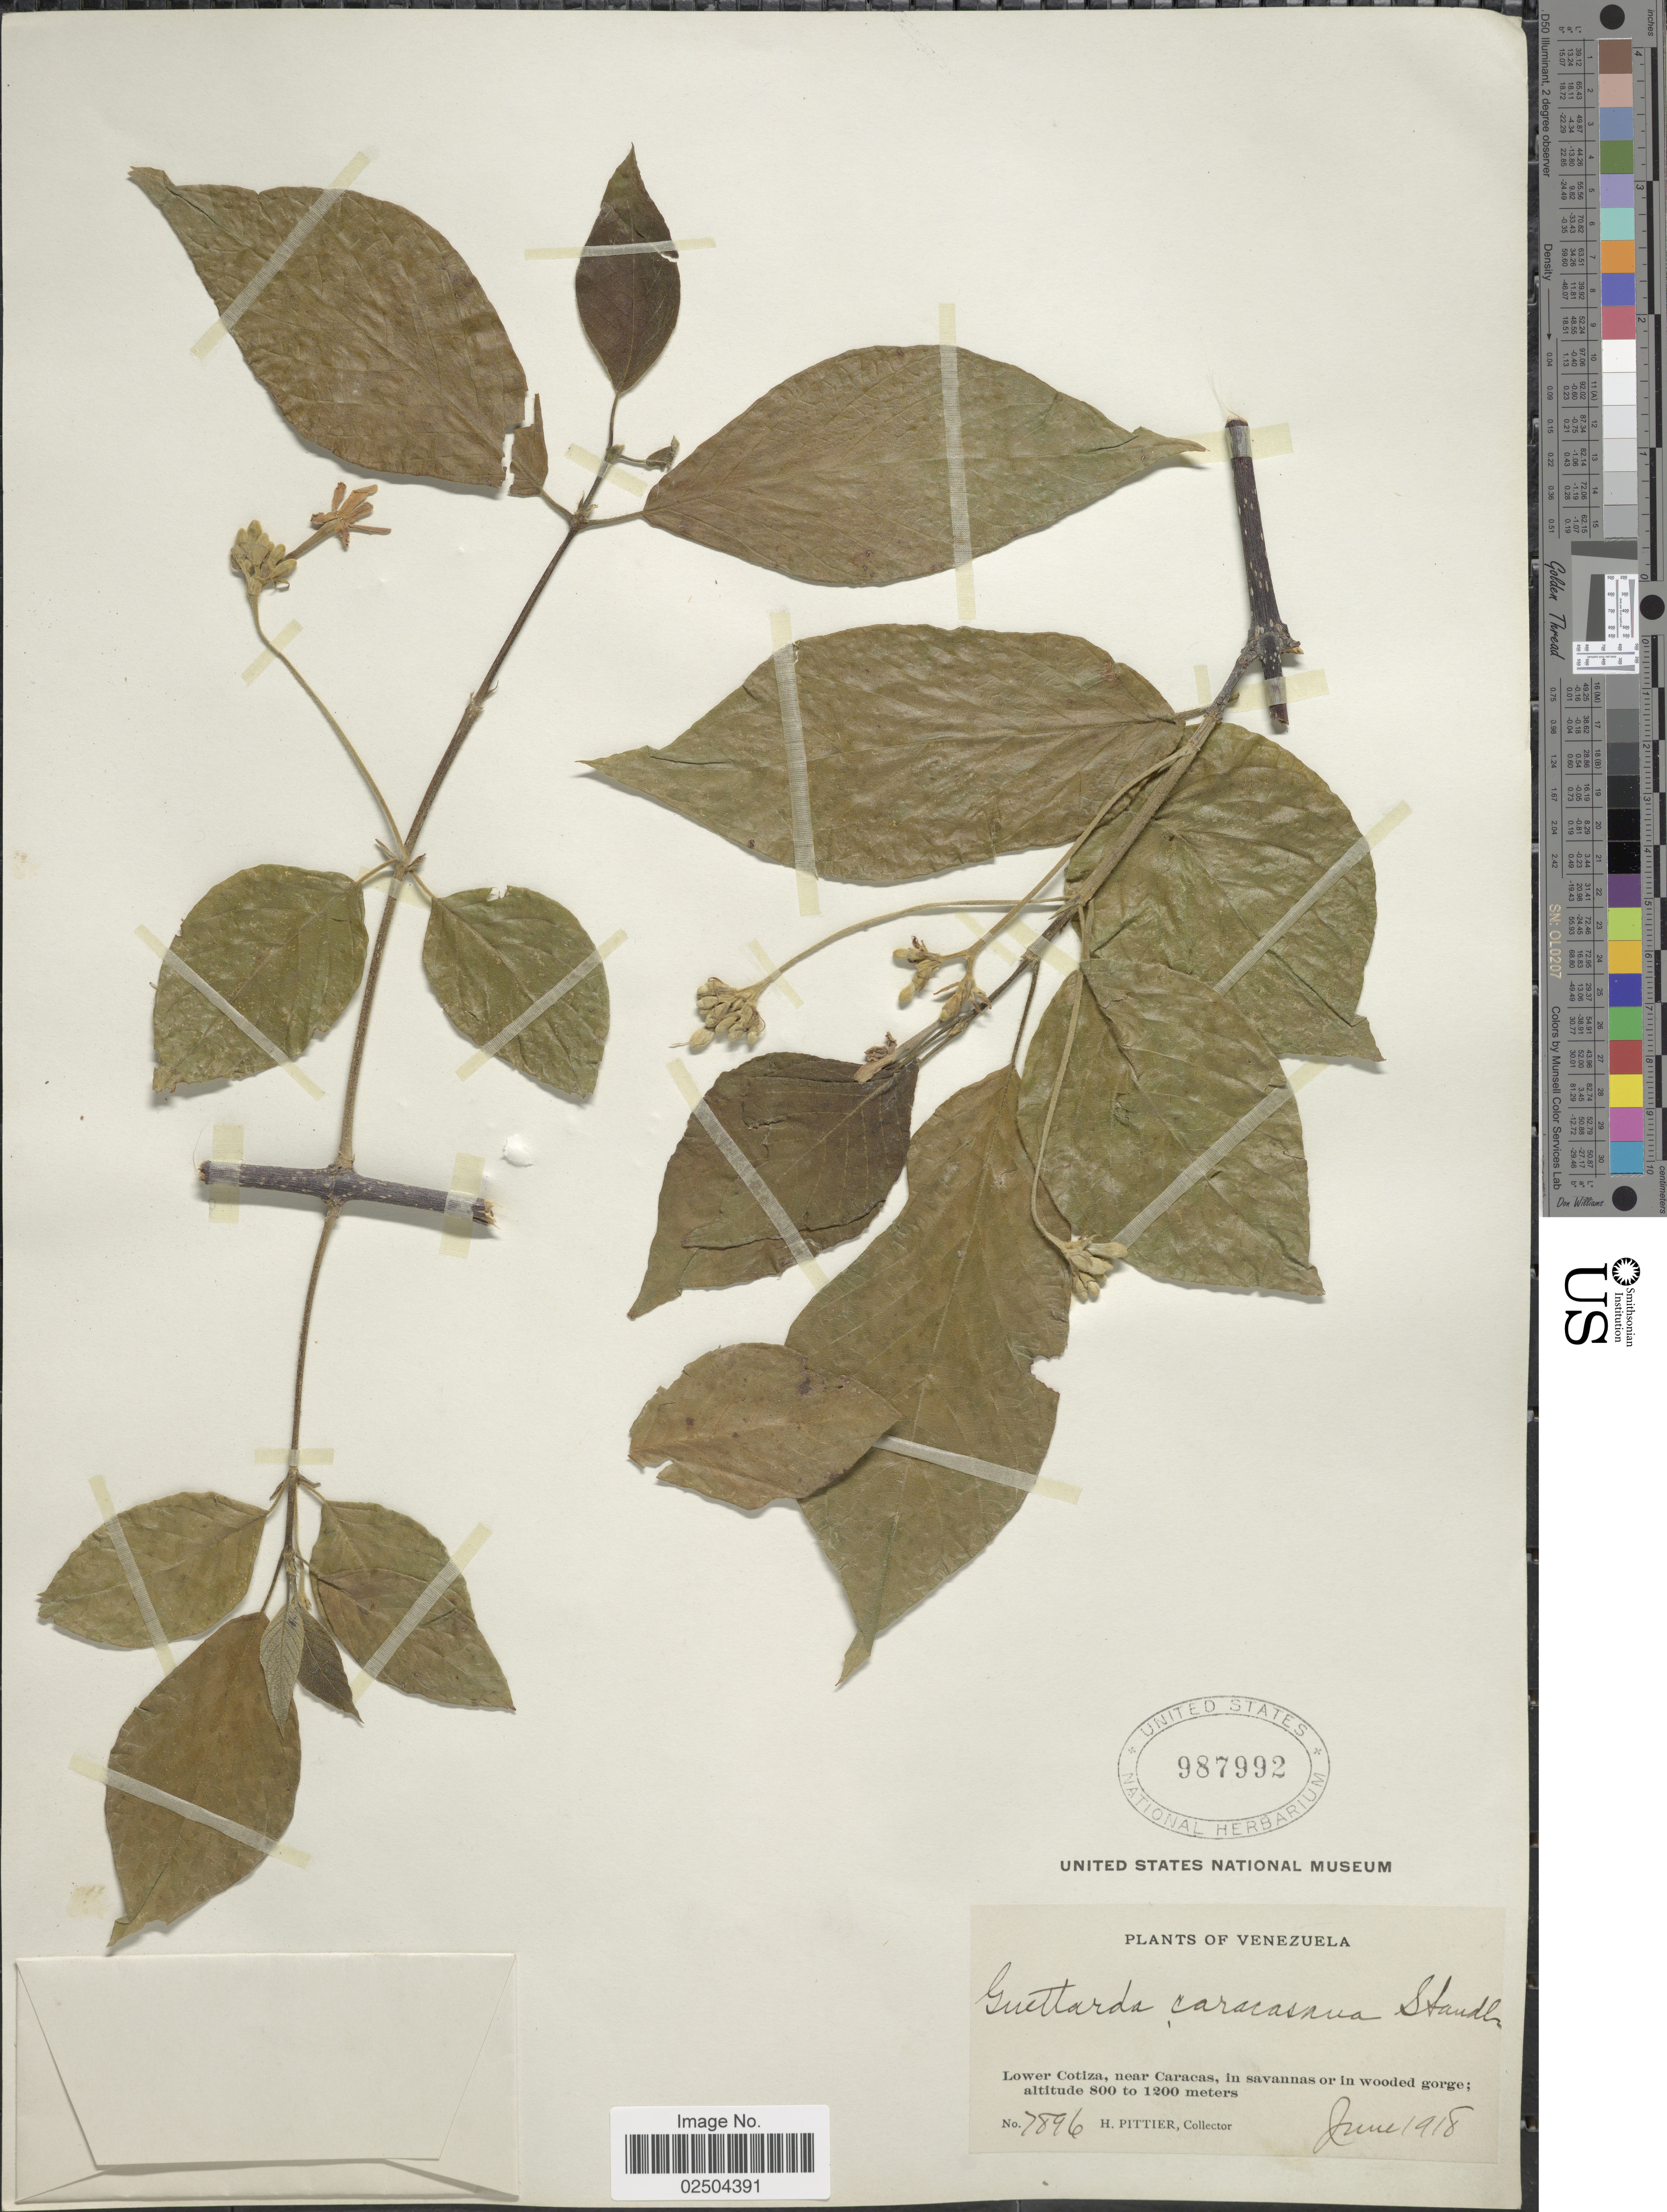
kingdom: Plantae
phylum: Tracheophyta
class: Magnoliopsida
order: Gentianales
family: Rubiaceae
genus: Guettarda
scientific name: Guettarda caracasana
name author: Standl. in Pittier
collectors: H. F. Pittier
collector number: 7896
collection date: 1918-06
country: Venezuela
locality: Lower Cotiza, near Caracas, in savannas or in wooded gorge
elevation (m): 800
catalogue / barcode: US 987992